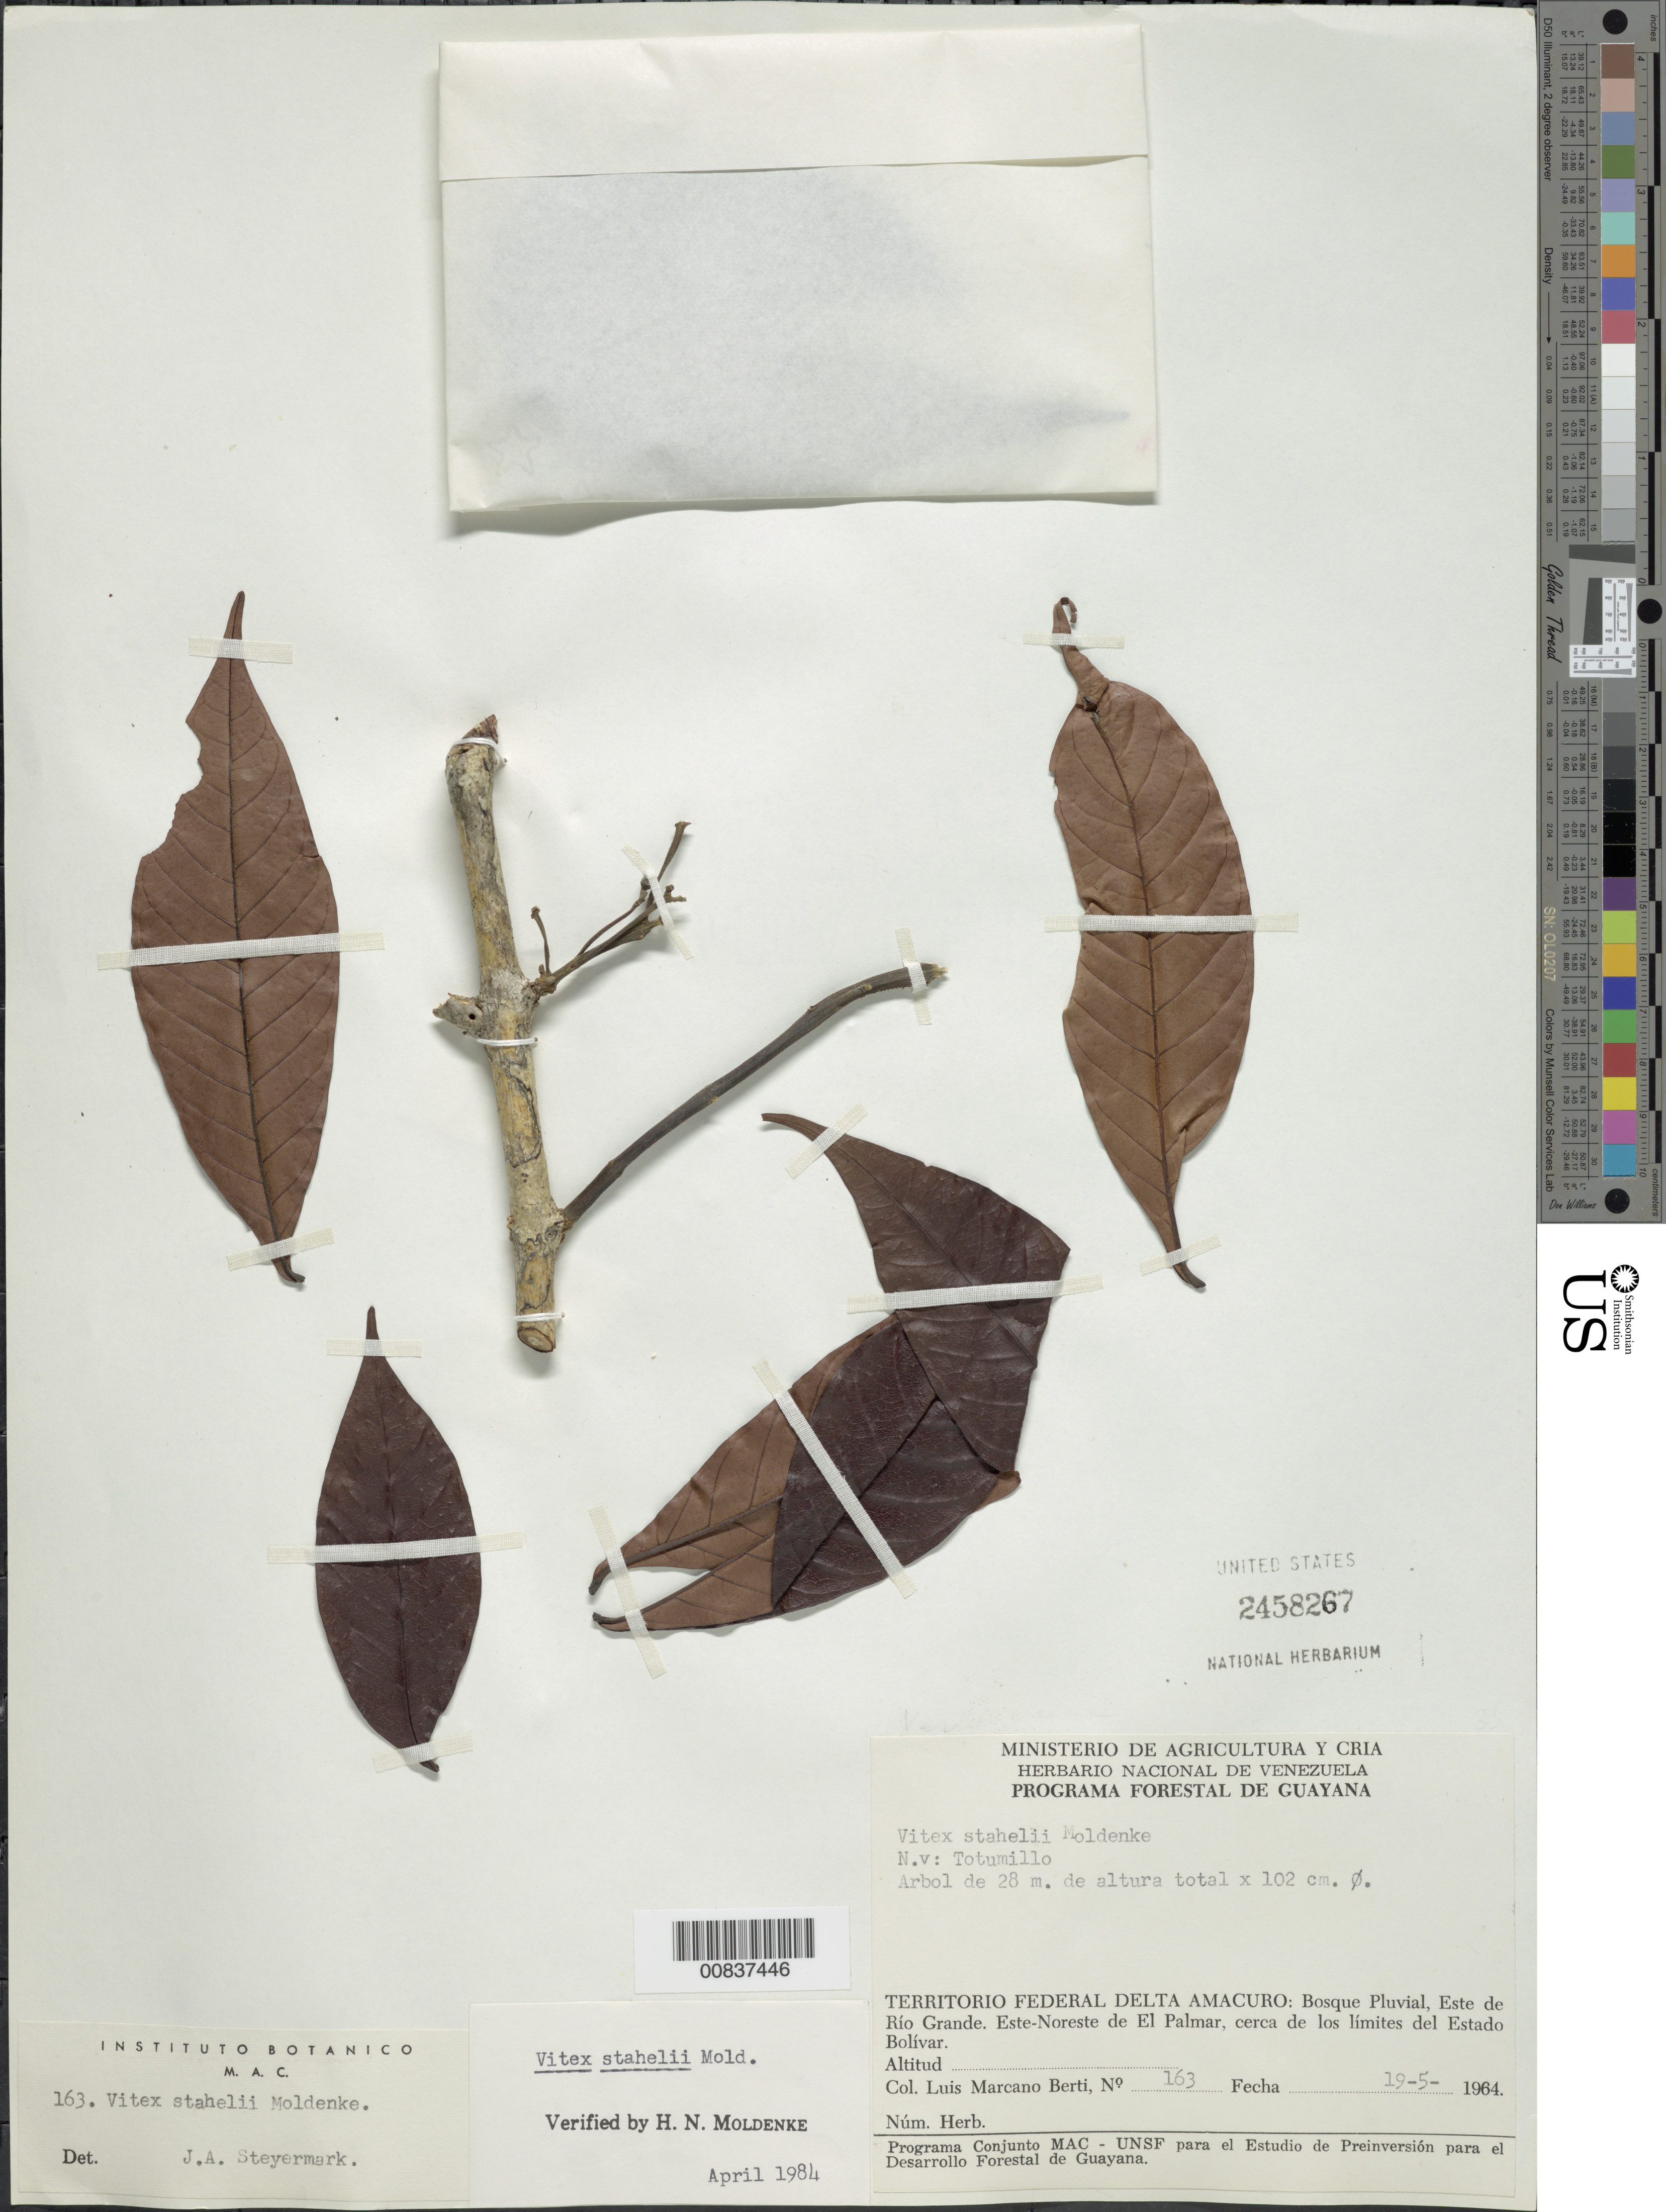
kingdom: Plantae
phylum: Tracheophyta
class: Magnoliopsida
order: Lamiales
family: Lamiaceae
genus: Vitex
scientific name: Vitex stahelii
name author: Moldenke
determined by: Moldenke, H. N.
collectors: L. Marcano-Berti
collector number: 163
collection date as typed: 19-May-64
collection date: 1964-05-19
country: Venezuela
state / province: Delta Amacuro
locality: Este de Río Grande, ENE de El Palmar, cerca de los limites del Estado Bolívar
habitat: Bosque pluvial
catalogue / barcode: US 2458267